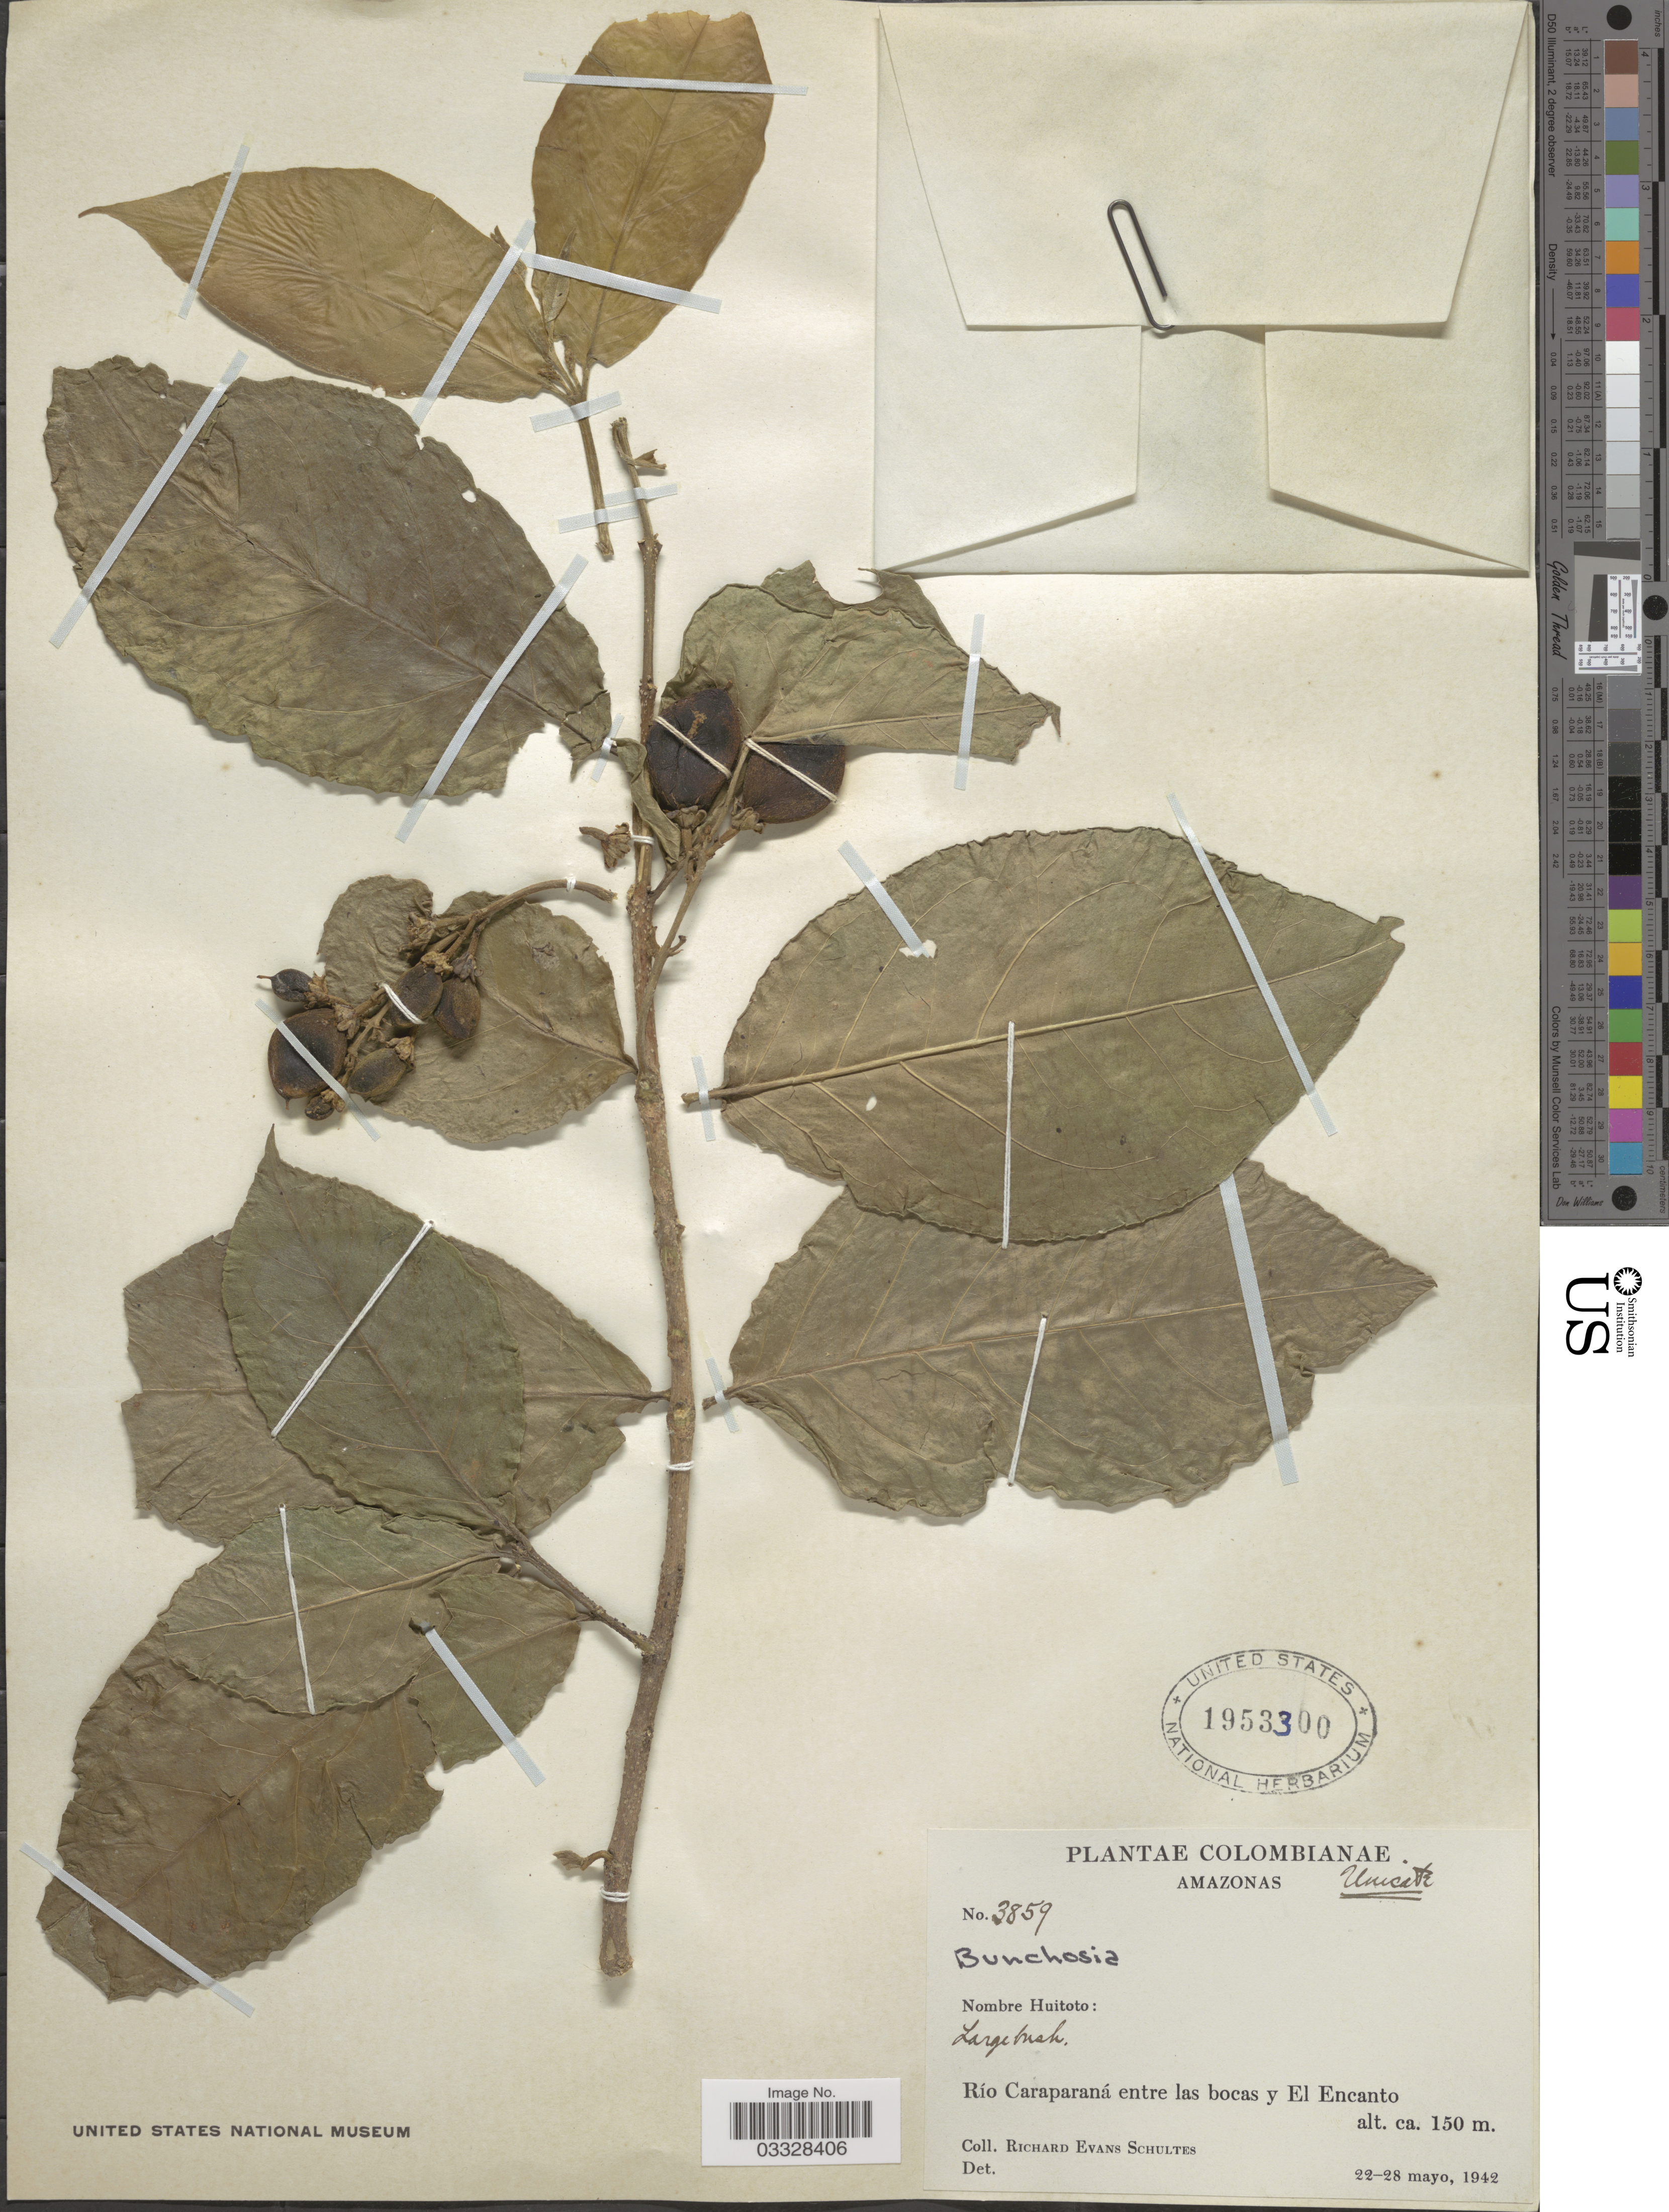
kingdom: Plantae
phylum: Tracheophyta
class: Magnoliopsida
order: Malpighiales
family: Malpighiaceae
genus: Bunchosia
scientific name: Bunchosia sp.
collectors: R. E. Schultes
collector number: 3859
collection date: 1942-05-22/1942-05-28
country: Colombia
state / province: Amazônas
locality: Río Caraparaná entre las bocas y El Encanto.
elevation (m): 150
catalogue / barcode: US 1953300